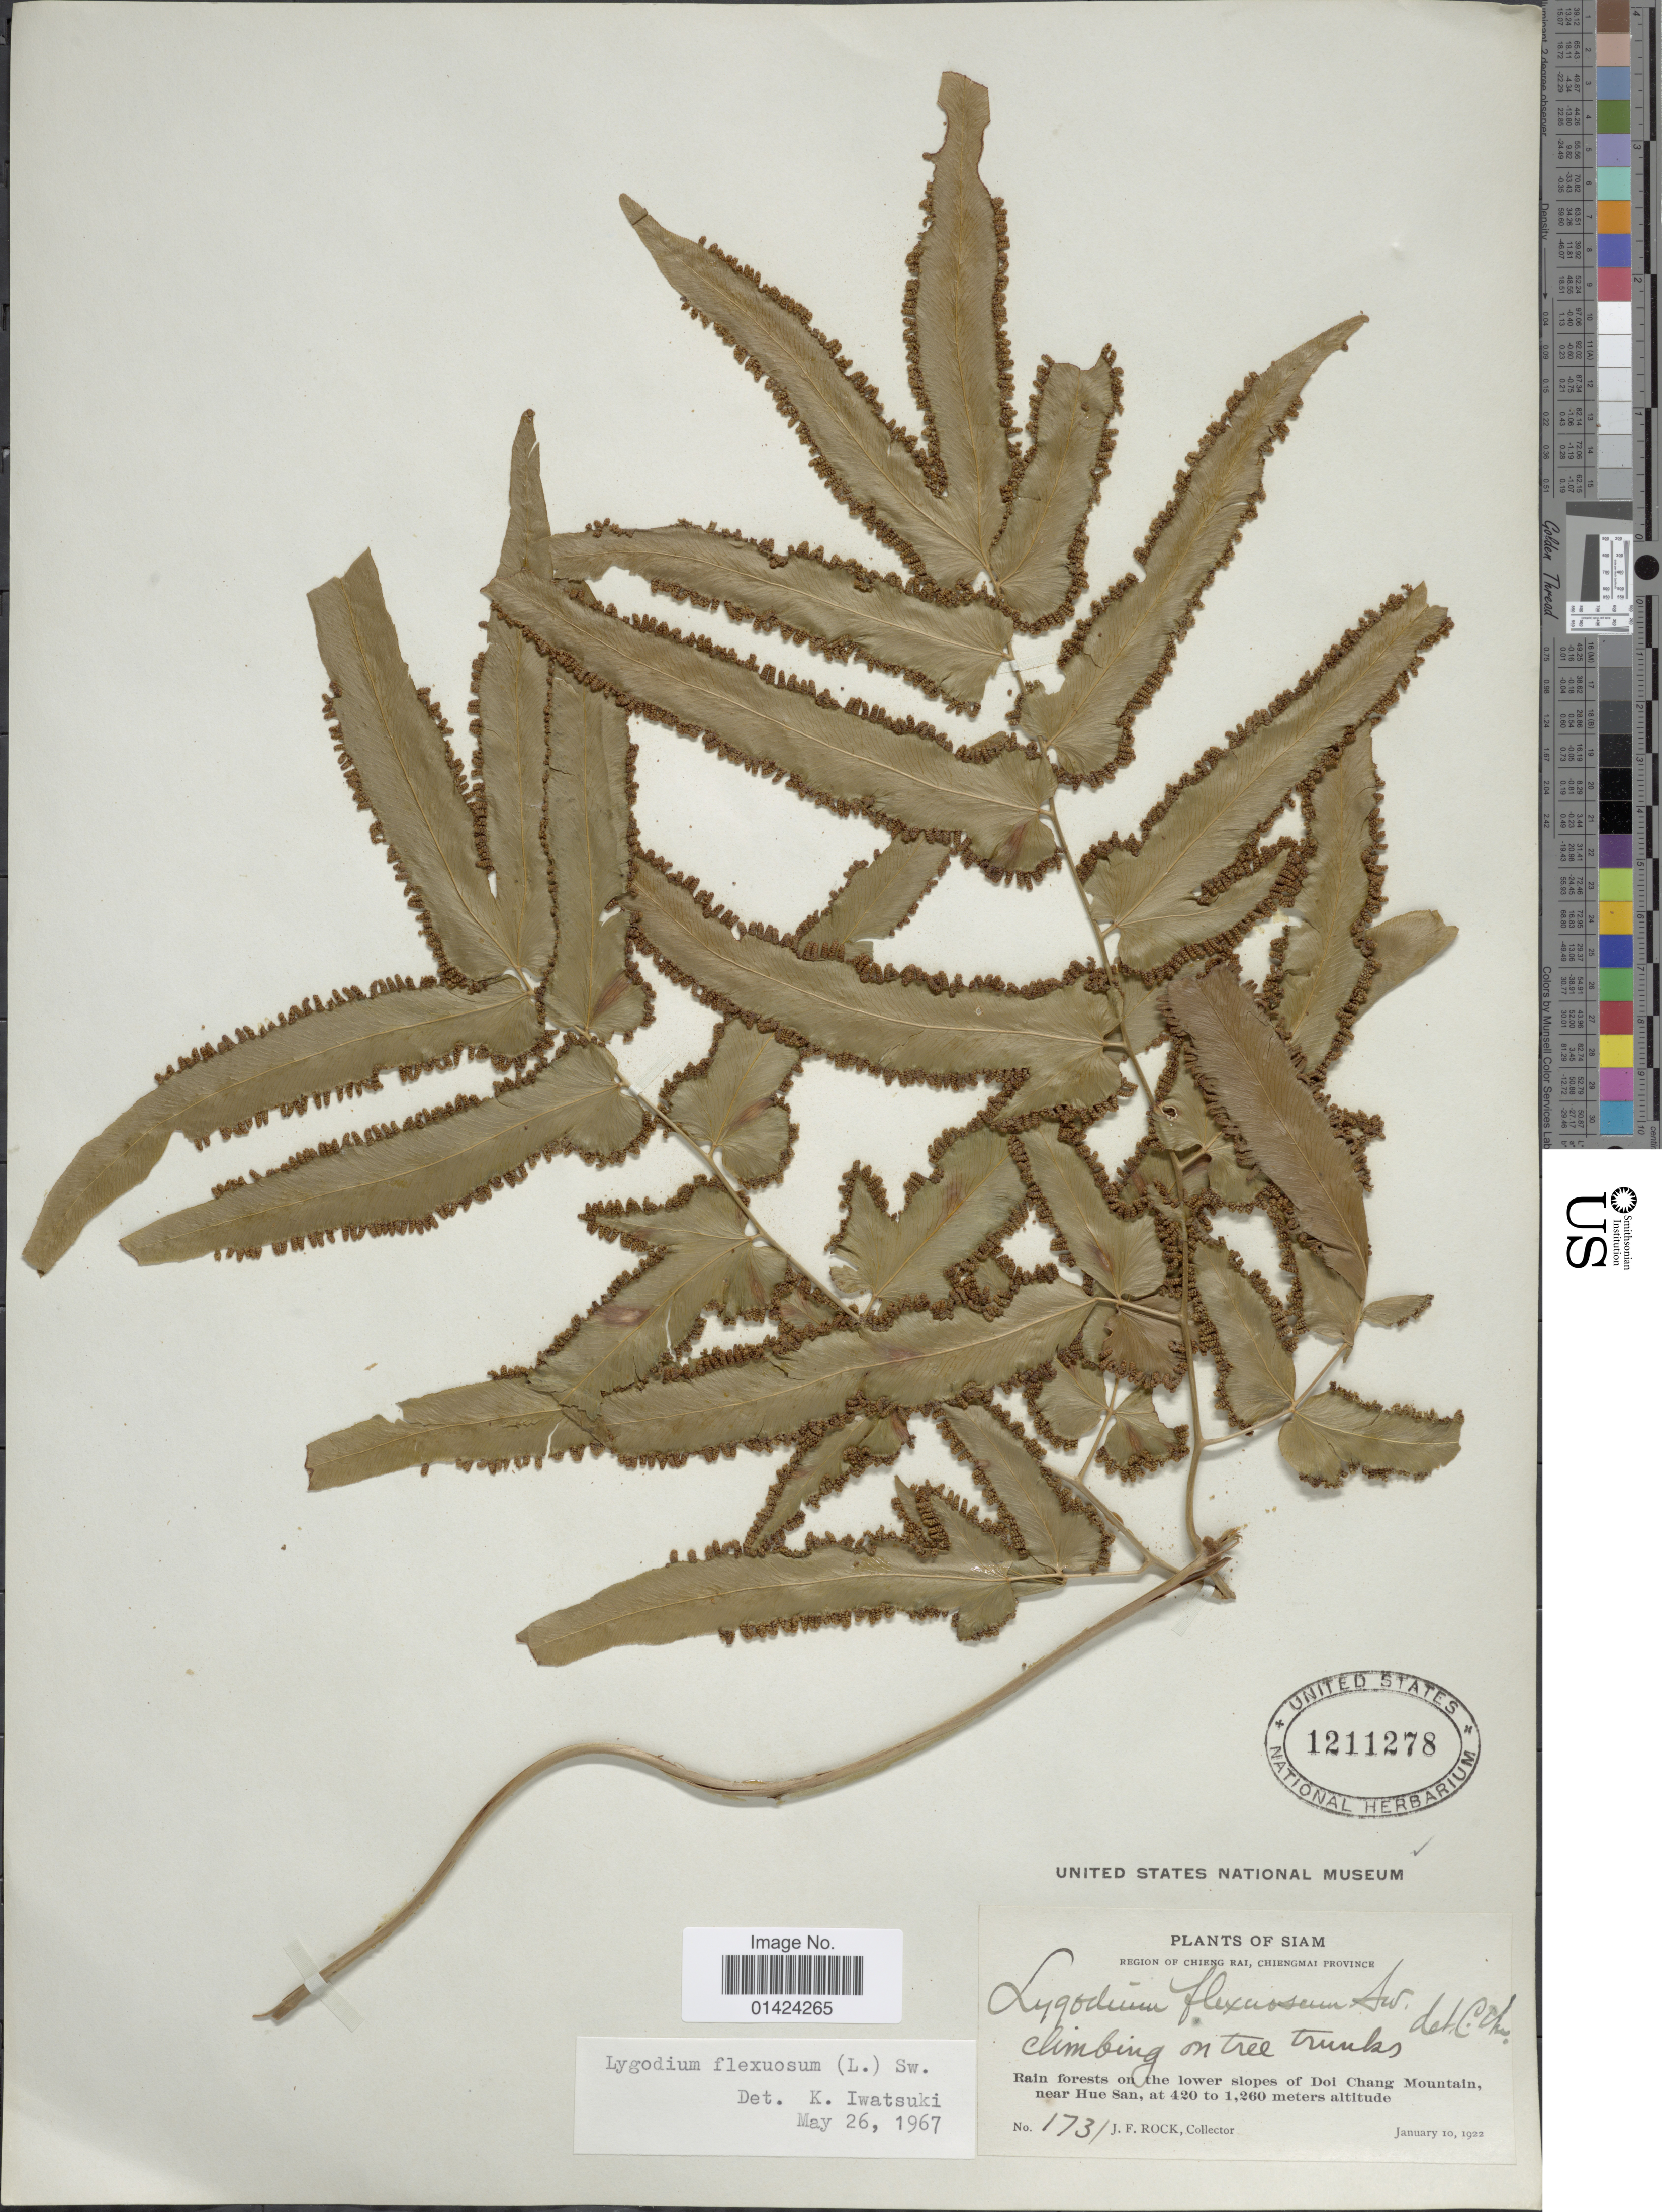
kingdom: Plantae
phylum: Tracheophyta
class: Polypodiopsida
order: Schizaeales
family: Lygodiaceae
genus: Lygodium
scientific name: Lygodium flexuosum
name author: Sw.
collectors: J. Rock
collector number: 1731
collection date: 1922-01-10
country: Thailand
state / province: Chiang Mai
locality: Siam. Region of Chieng Rai, Chiengmai Province. Rain forests on the lower slopes of Doi Chang Mountain, near Hue San.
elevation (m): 420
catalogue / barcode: US 1211278